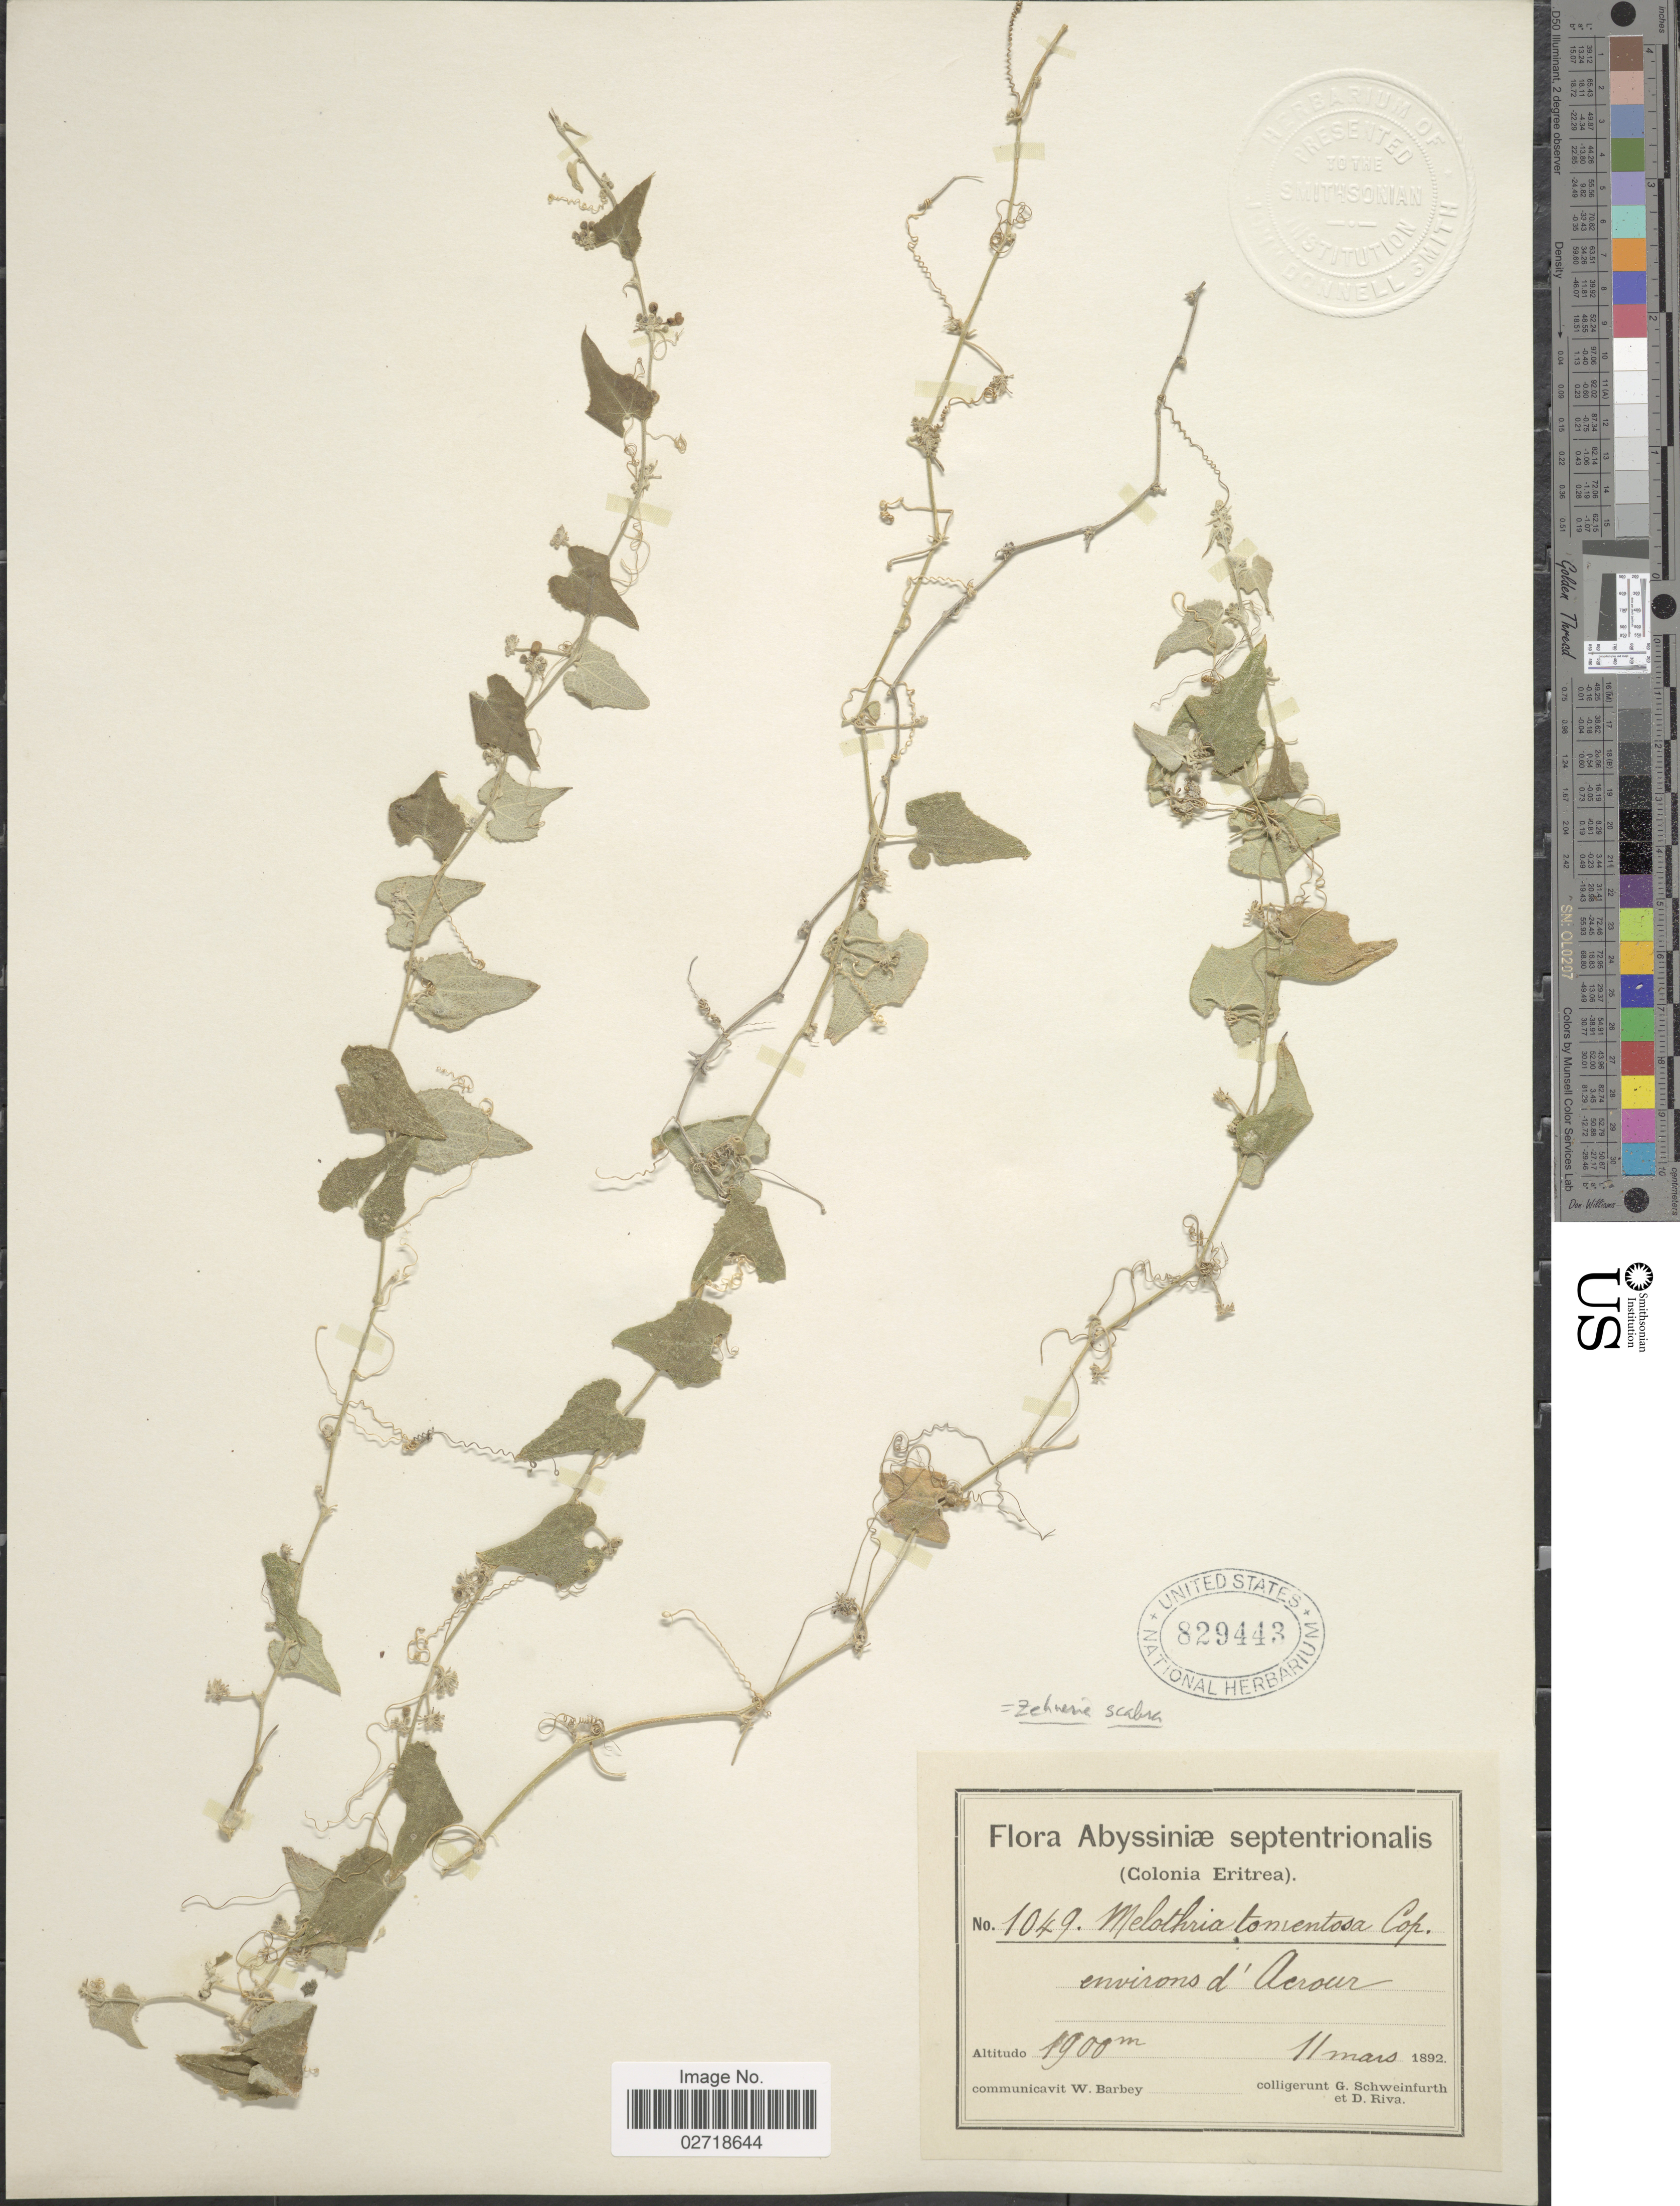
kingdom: Plantae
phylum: Tracheophyta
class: Magnoliopsida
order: Cucurbitales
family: Cucurbitaceae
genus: Zehneria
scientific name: Zehneria scabra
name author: (L. f.) Sond.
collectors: G. A. Schweinfurth & D. Riva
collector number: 1049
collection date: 1892-03-11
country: Eritrea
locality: Abyssiniae septentrionalis, (Colonia Eritrea), environs d' Acrour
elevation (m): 1900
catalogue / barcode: US 829443